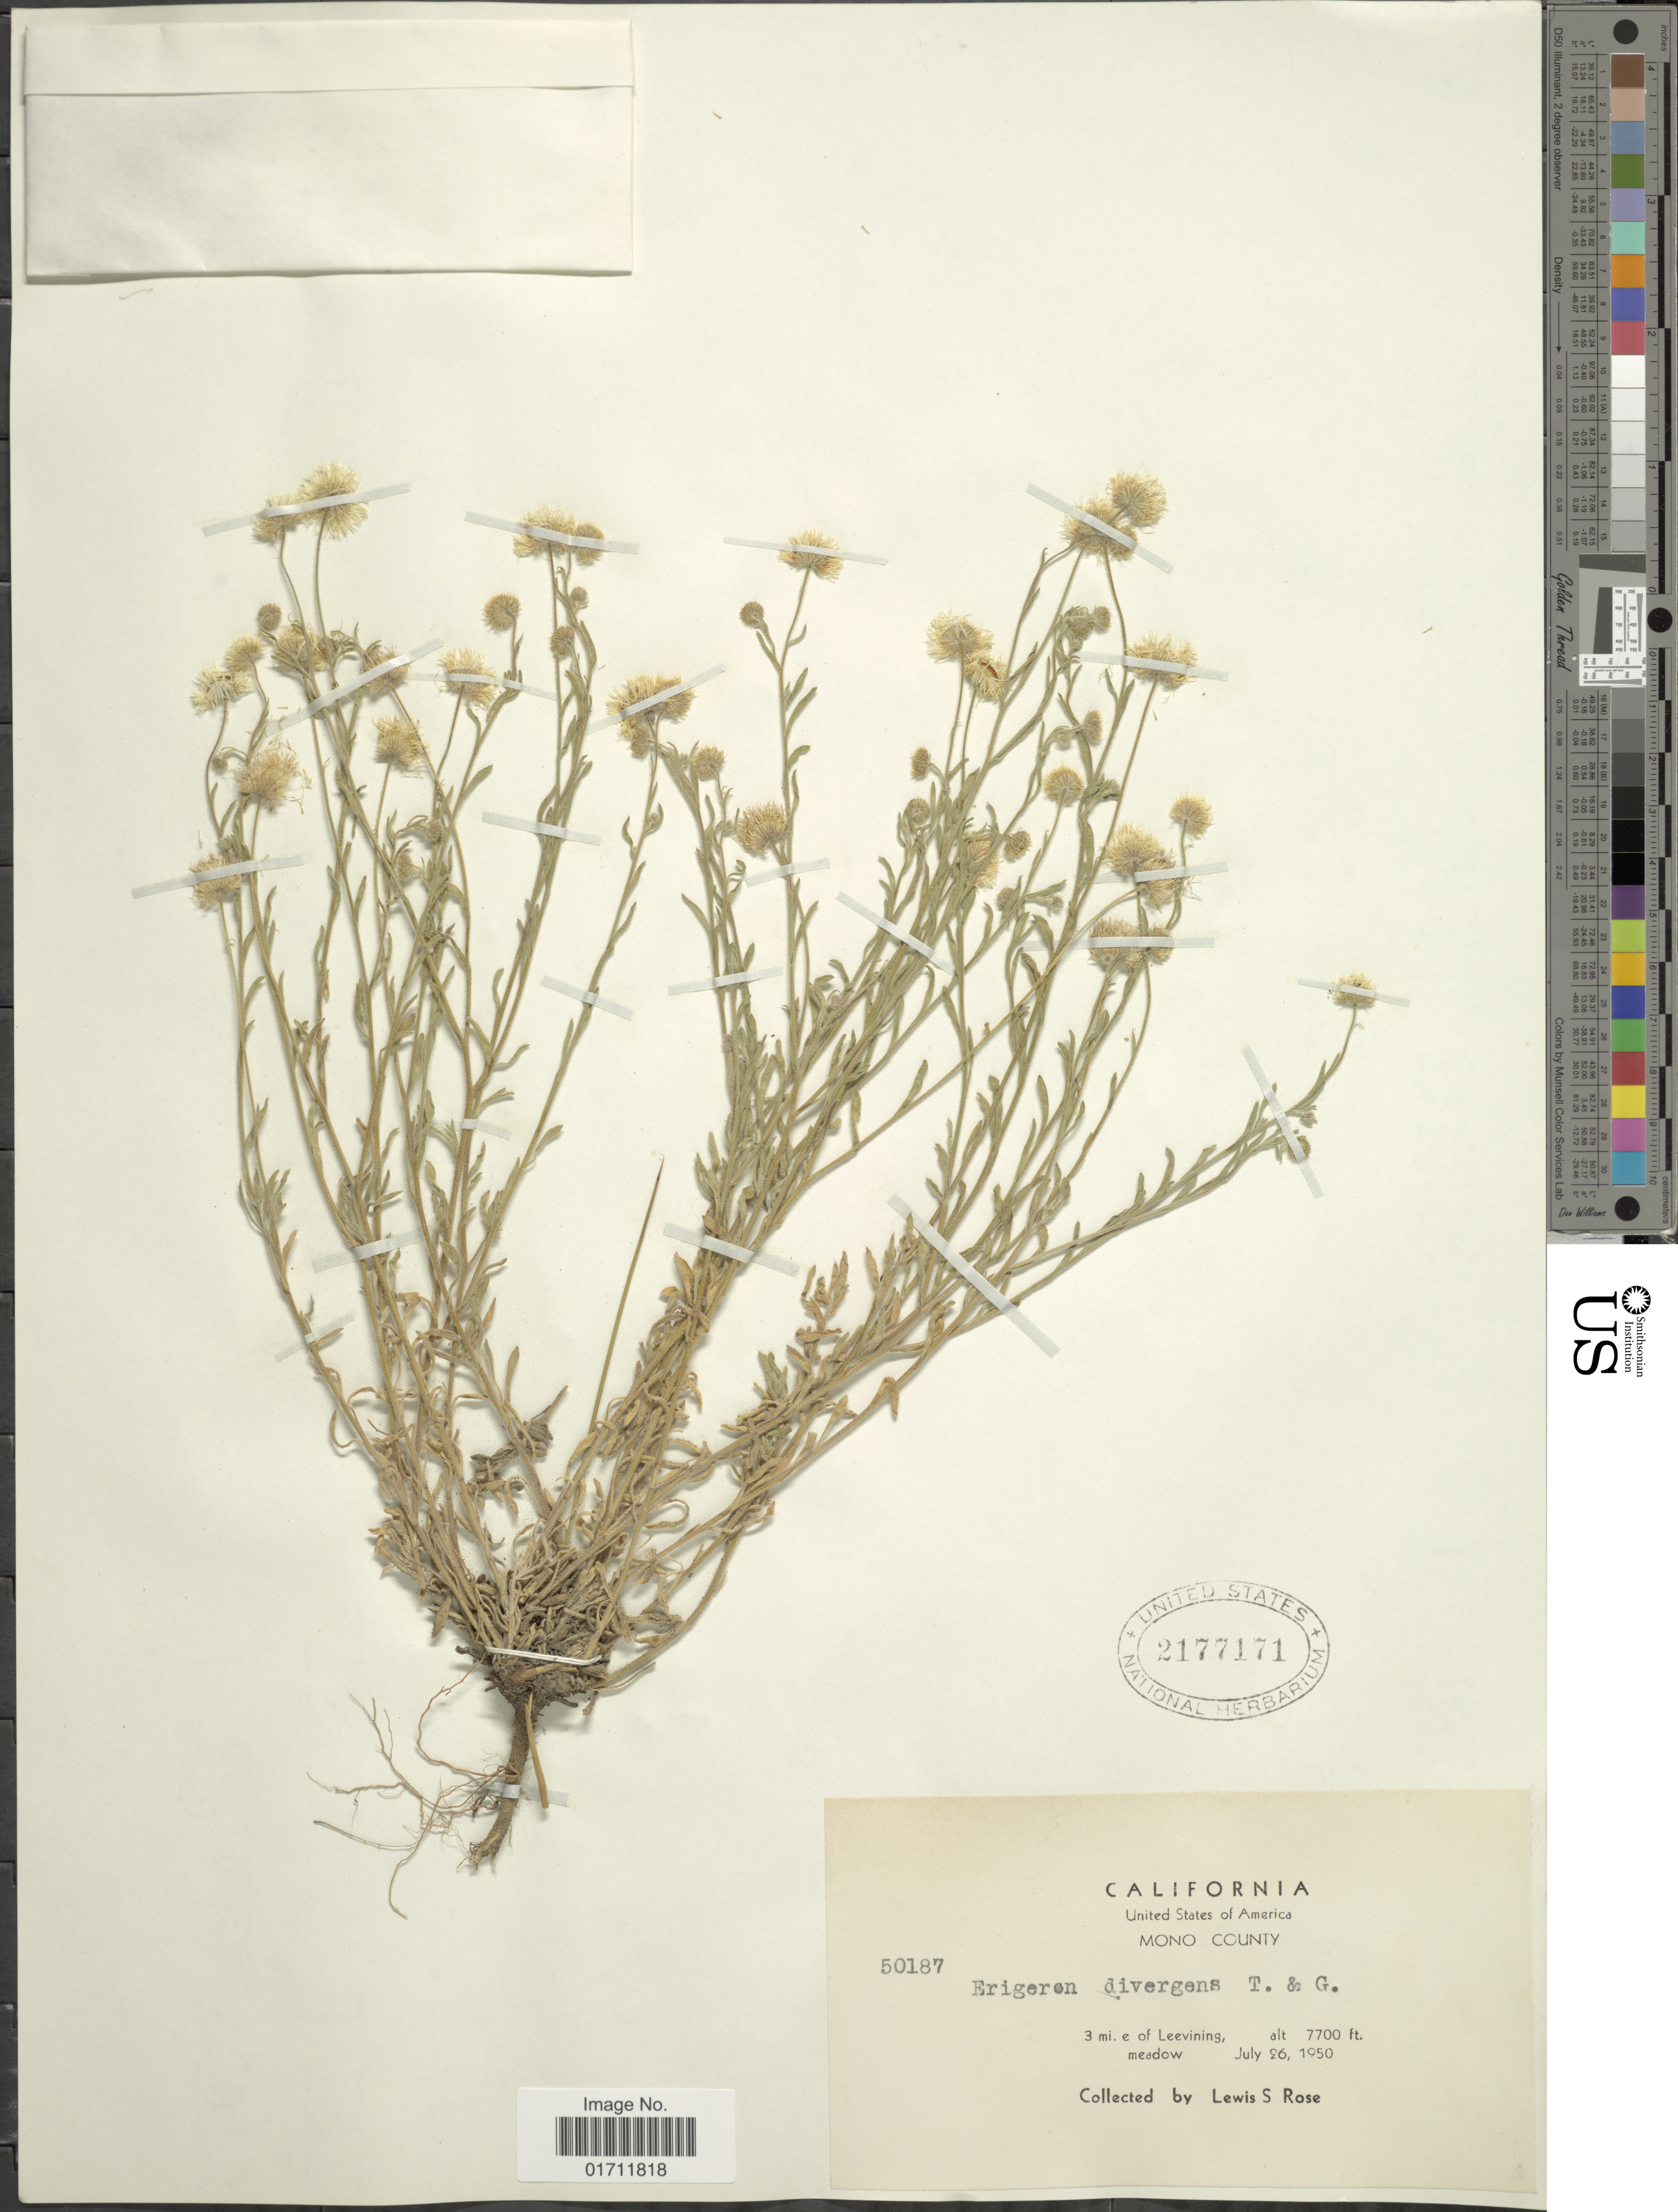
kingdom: Plantae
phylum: Tracheophyta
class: Magnoliopsida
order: Asterales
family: Asteraceae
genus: Erigeron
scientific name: Erigeron divergens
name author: Torr. & A. Gray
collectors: L. S. Rose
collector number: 50187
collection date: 1950-07-26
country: United States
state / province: California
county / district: Mono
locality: Mono County, 3 mi e of Leevining, meadow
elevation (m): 2347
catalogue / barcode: US 2177171